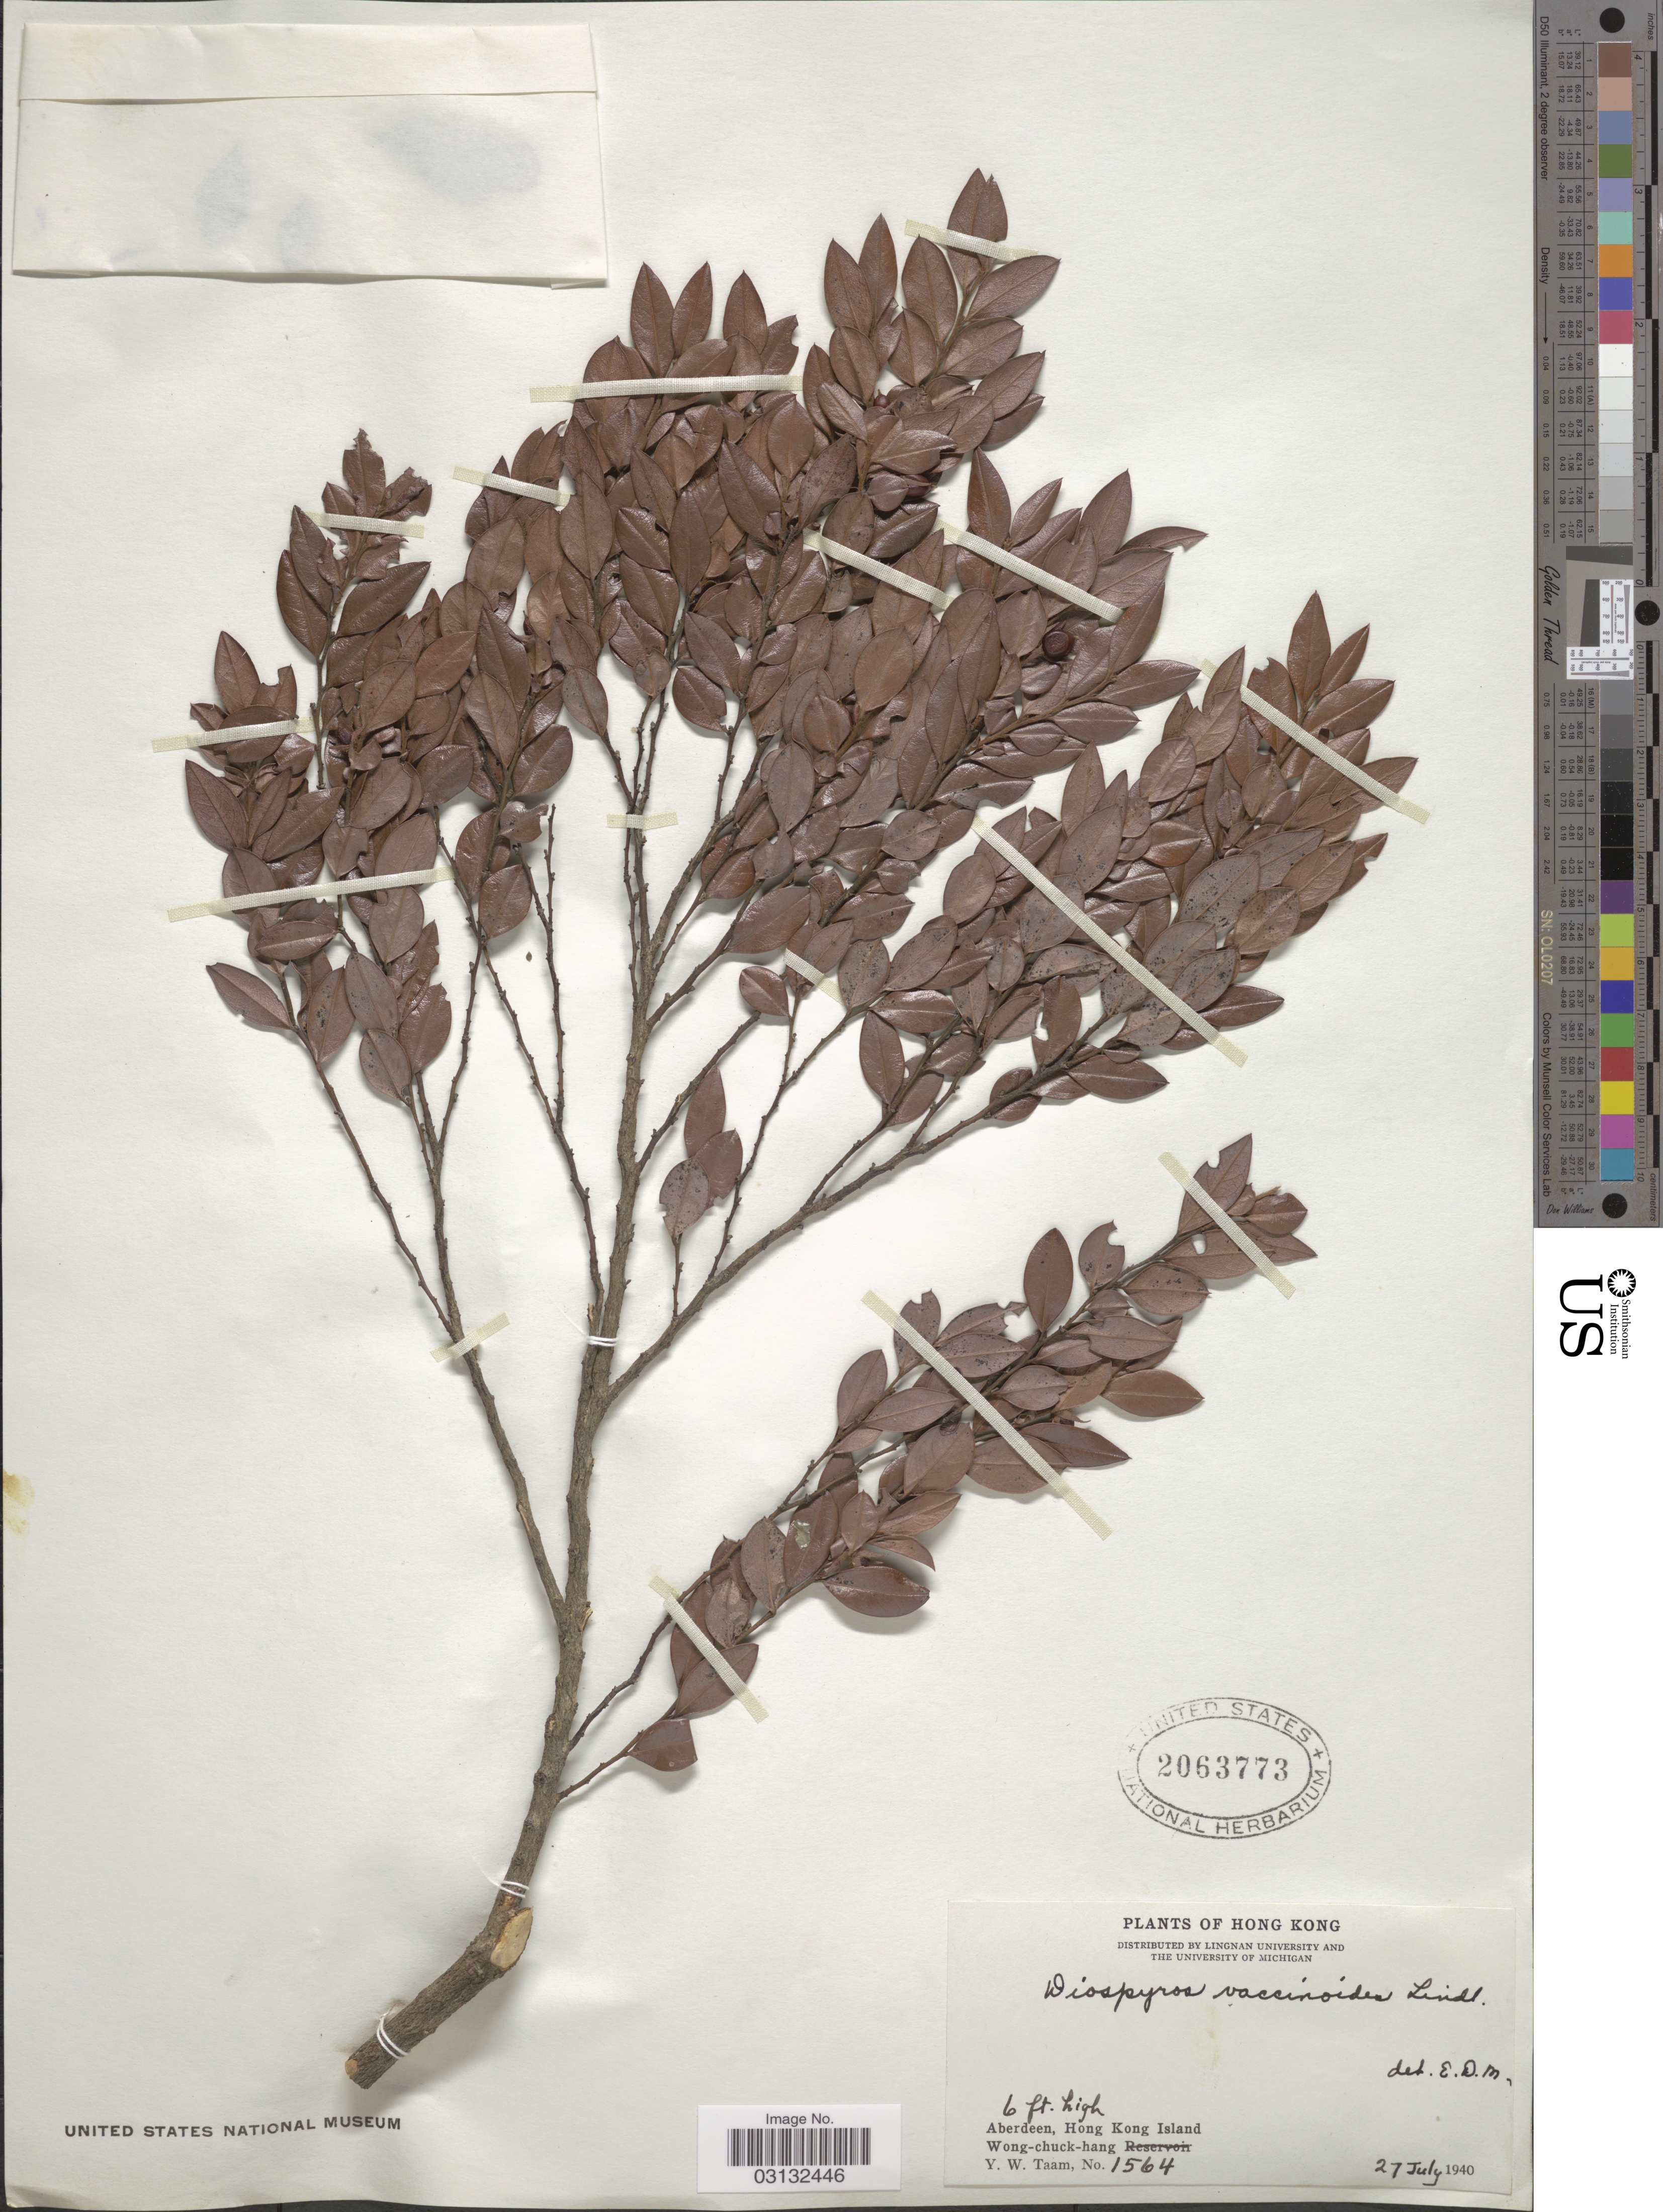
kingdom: Plantae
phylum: Tracheophyta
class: Magnoliopsida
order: Ericales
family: Ebenaceae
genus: Diospyros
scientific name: Diospyros vaccinioides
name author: Lindl.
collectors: Y. W. Taam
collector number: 1564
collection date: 1940-07-27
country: China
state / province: Hong Kong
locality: Aberdeen, Hong Kong Island. Wong-chuck-hang.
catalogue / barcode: US 2063773